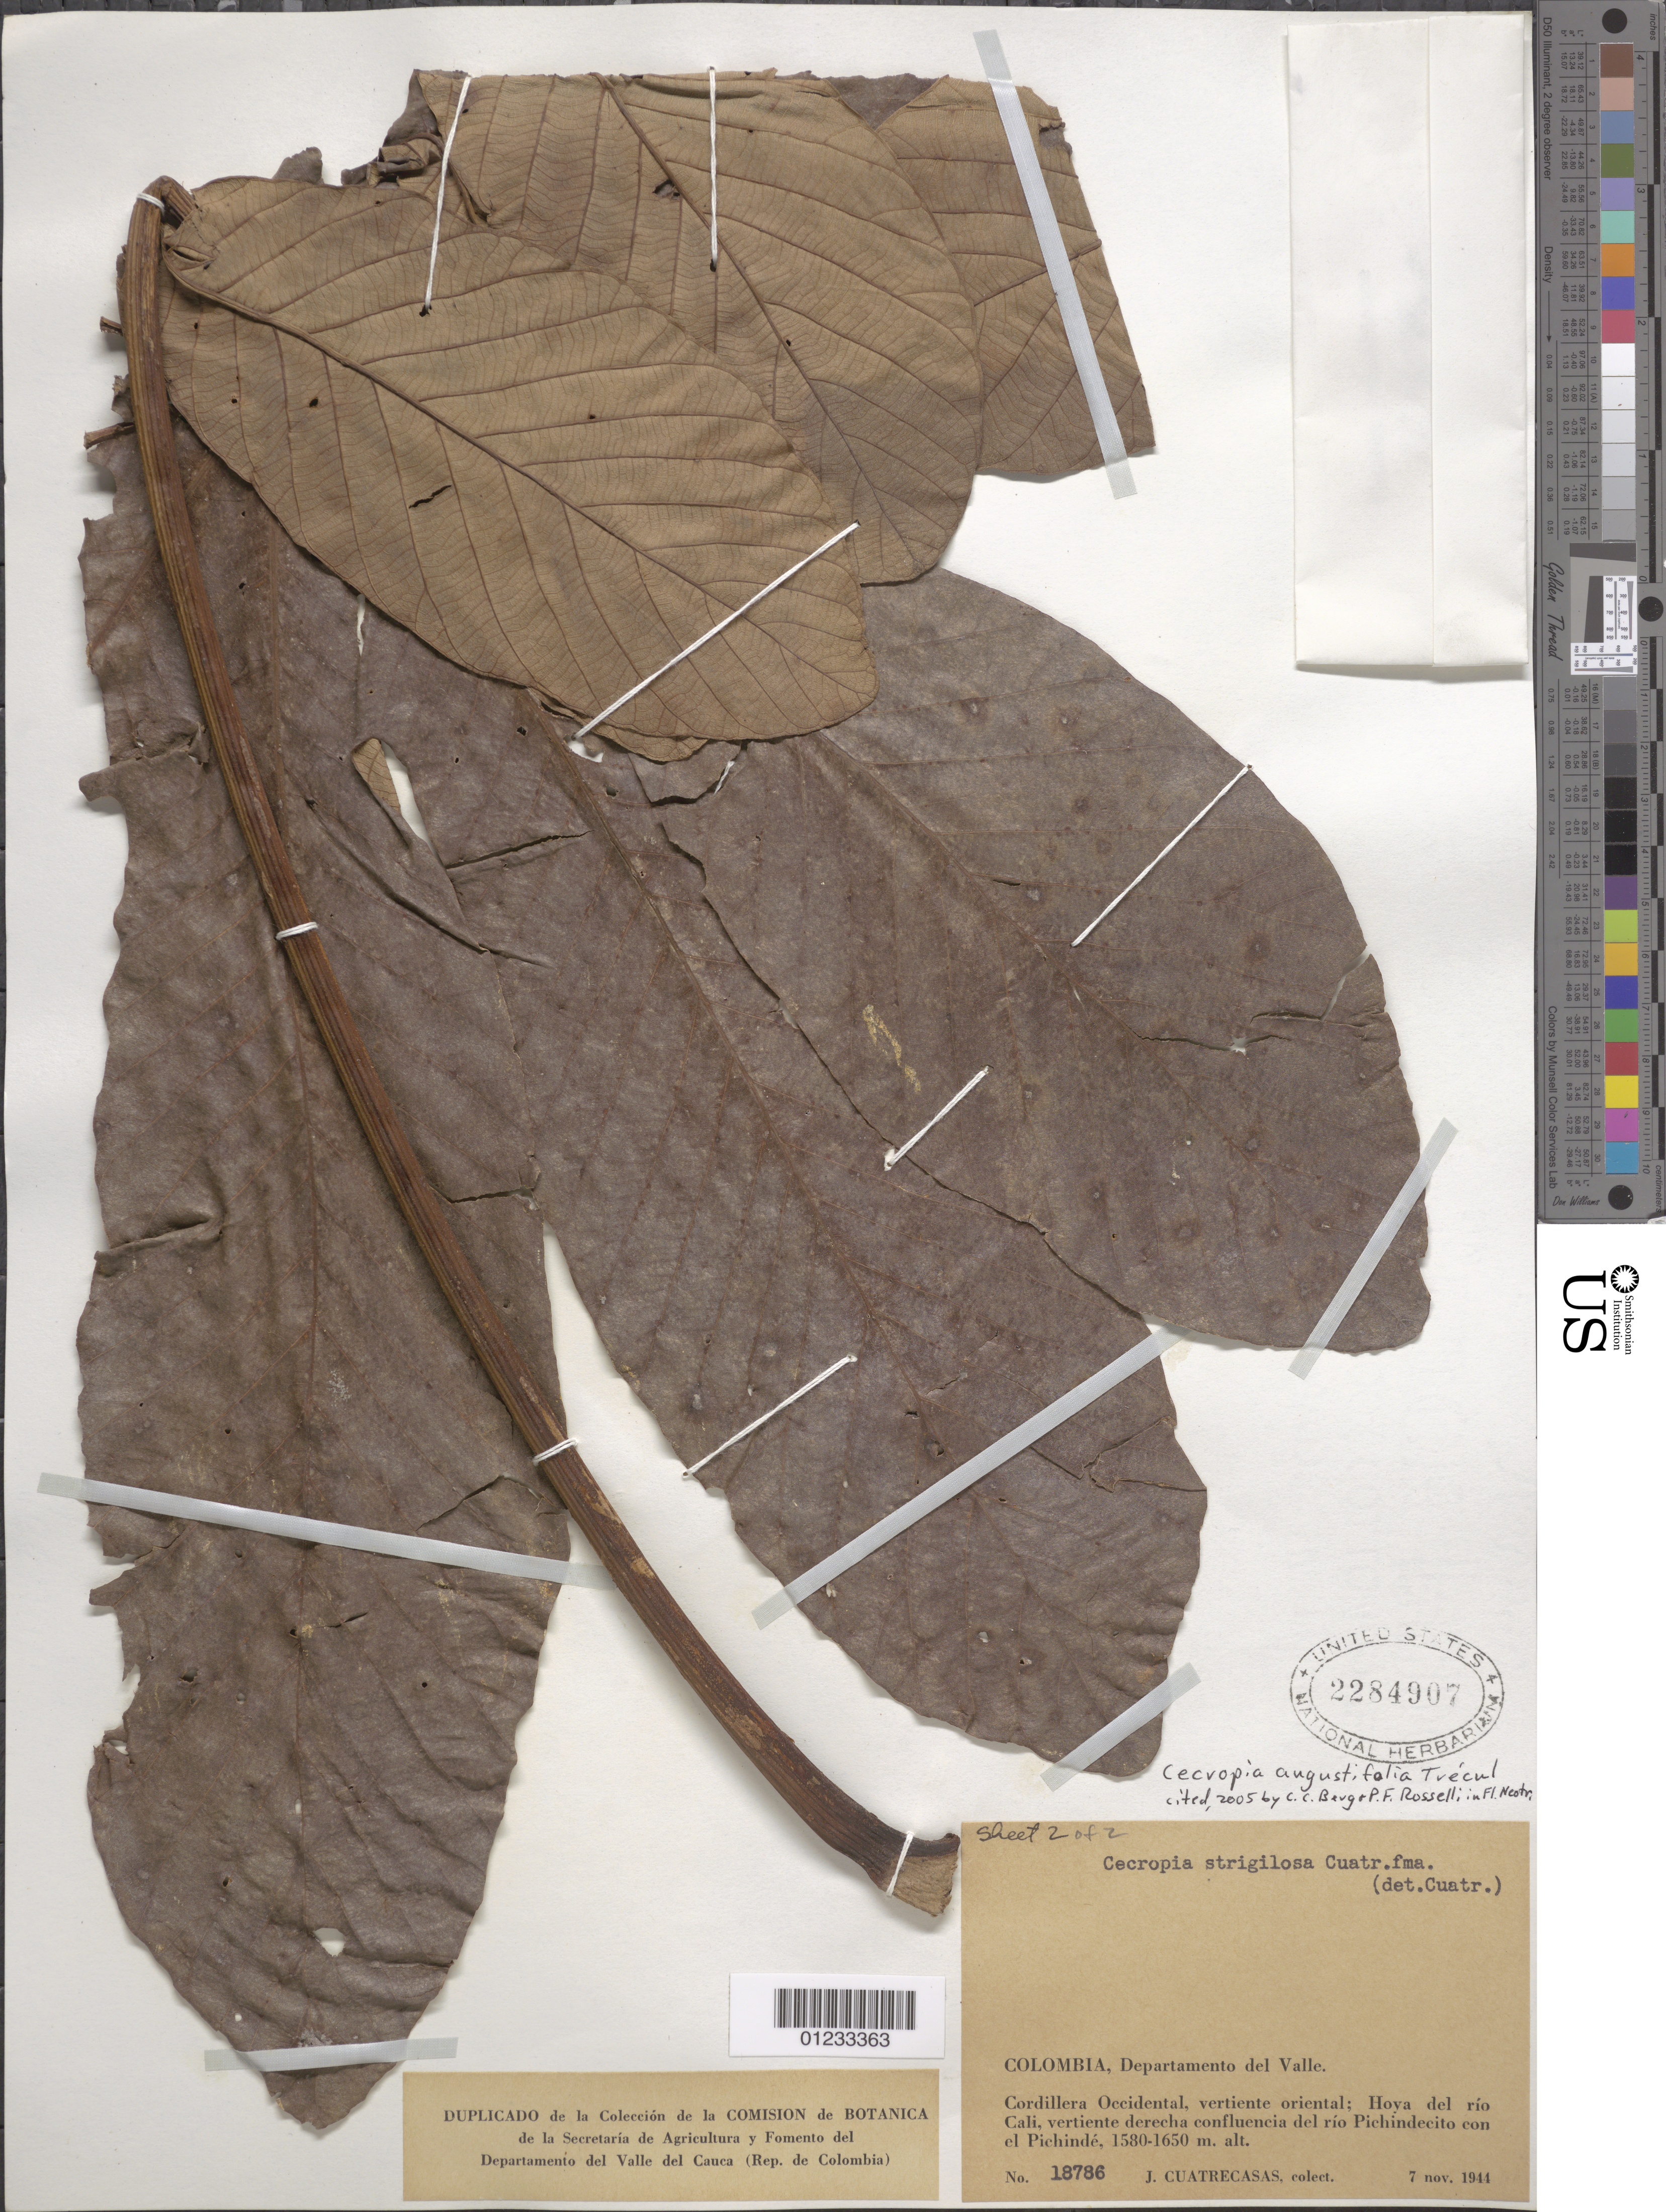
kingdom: Plantae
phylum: Tracheophyta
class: Magnoliopsida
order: Rosales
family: Urticaceae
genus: Cecropia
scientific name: Cecropia angustifolia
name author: Trécul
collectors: J. Cuatrecasas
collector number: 18786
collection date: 1944-11-07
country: Colombia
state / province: Valle del Cauca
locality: Hoya del río Cali, vertiente derecha confluencia del río Pichindecito con el Pichindé.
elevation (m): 1580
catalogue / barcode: US 2284907